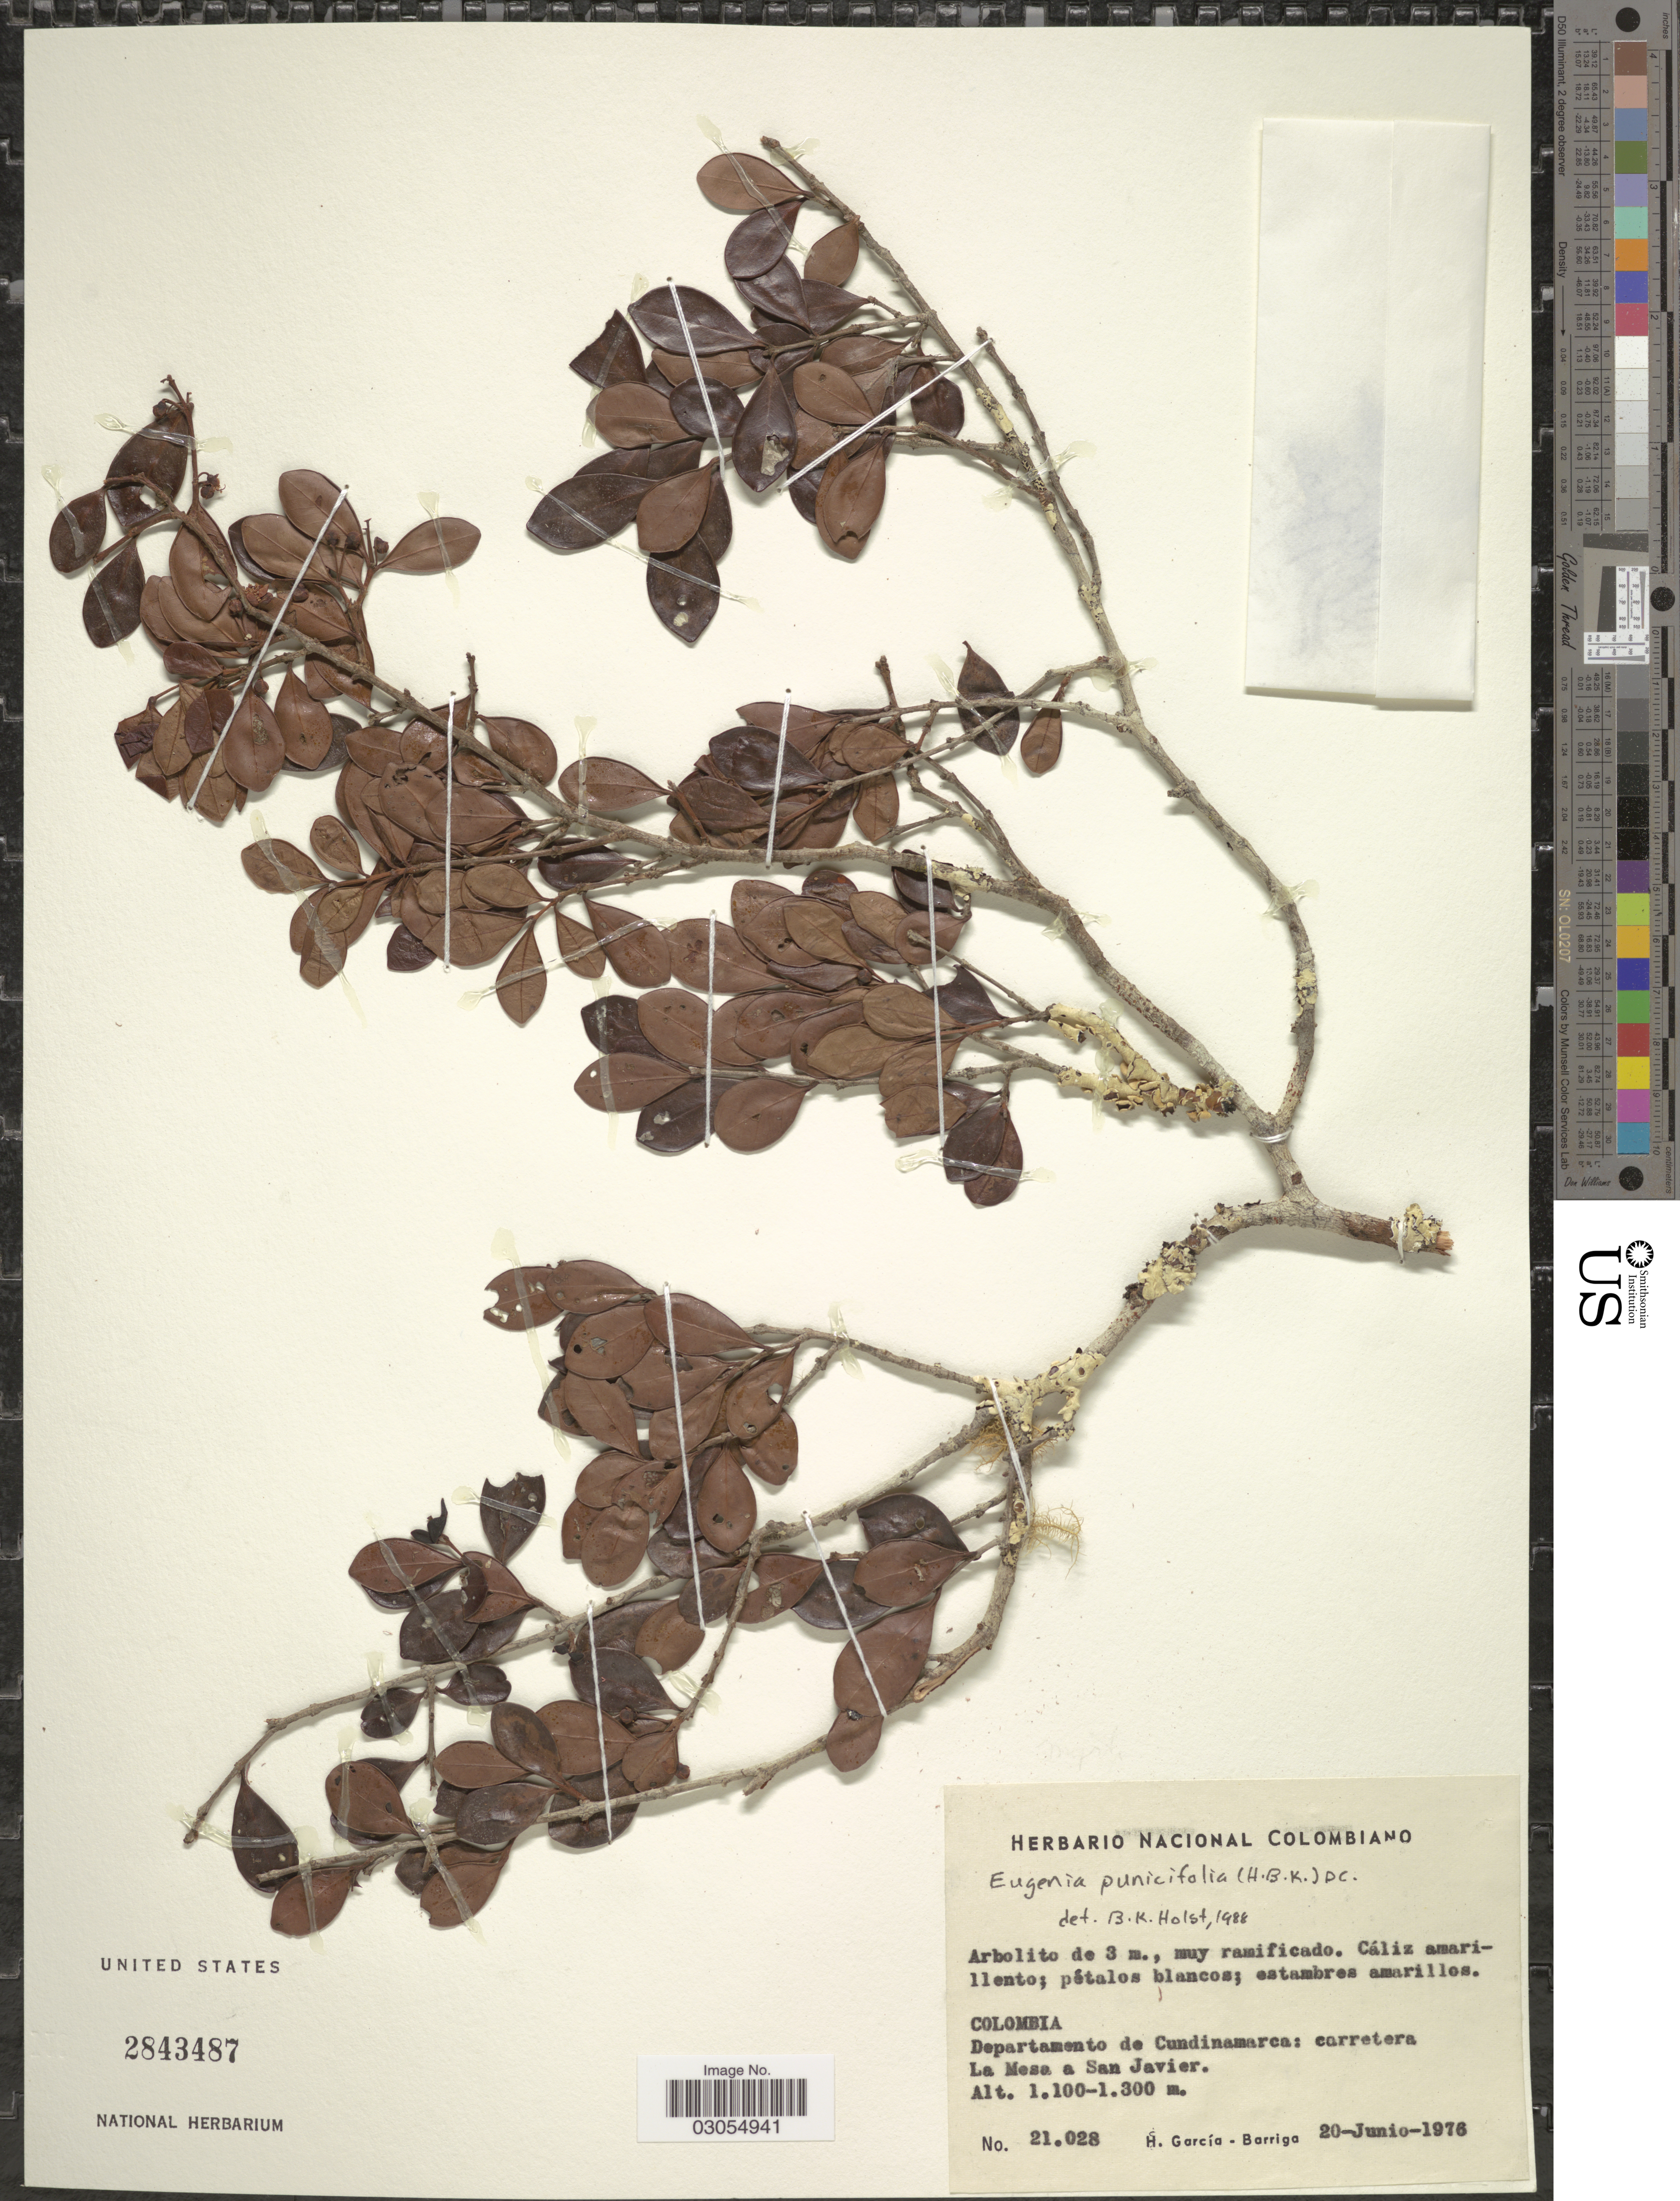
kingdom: Plantae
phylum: Tracheophyta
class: Magnoliopsida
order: Myrtales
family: Myrtaceae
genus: Eugenia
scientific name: Eugenia punicifolia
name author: (Kunth) DC.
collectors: H. García Barriga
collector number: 21028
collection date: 1976-06-20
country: Colombia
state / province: Cundinamarca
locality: Departamento de Cundinamarca: carretera La Mesa a San Javier.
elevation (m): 1100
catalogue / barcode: US 2843487